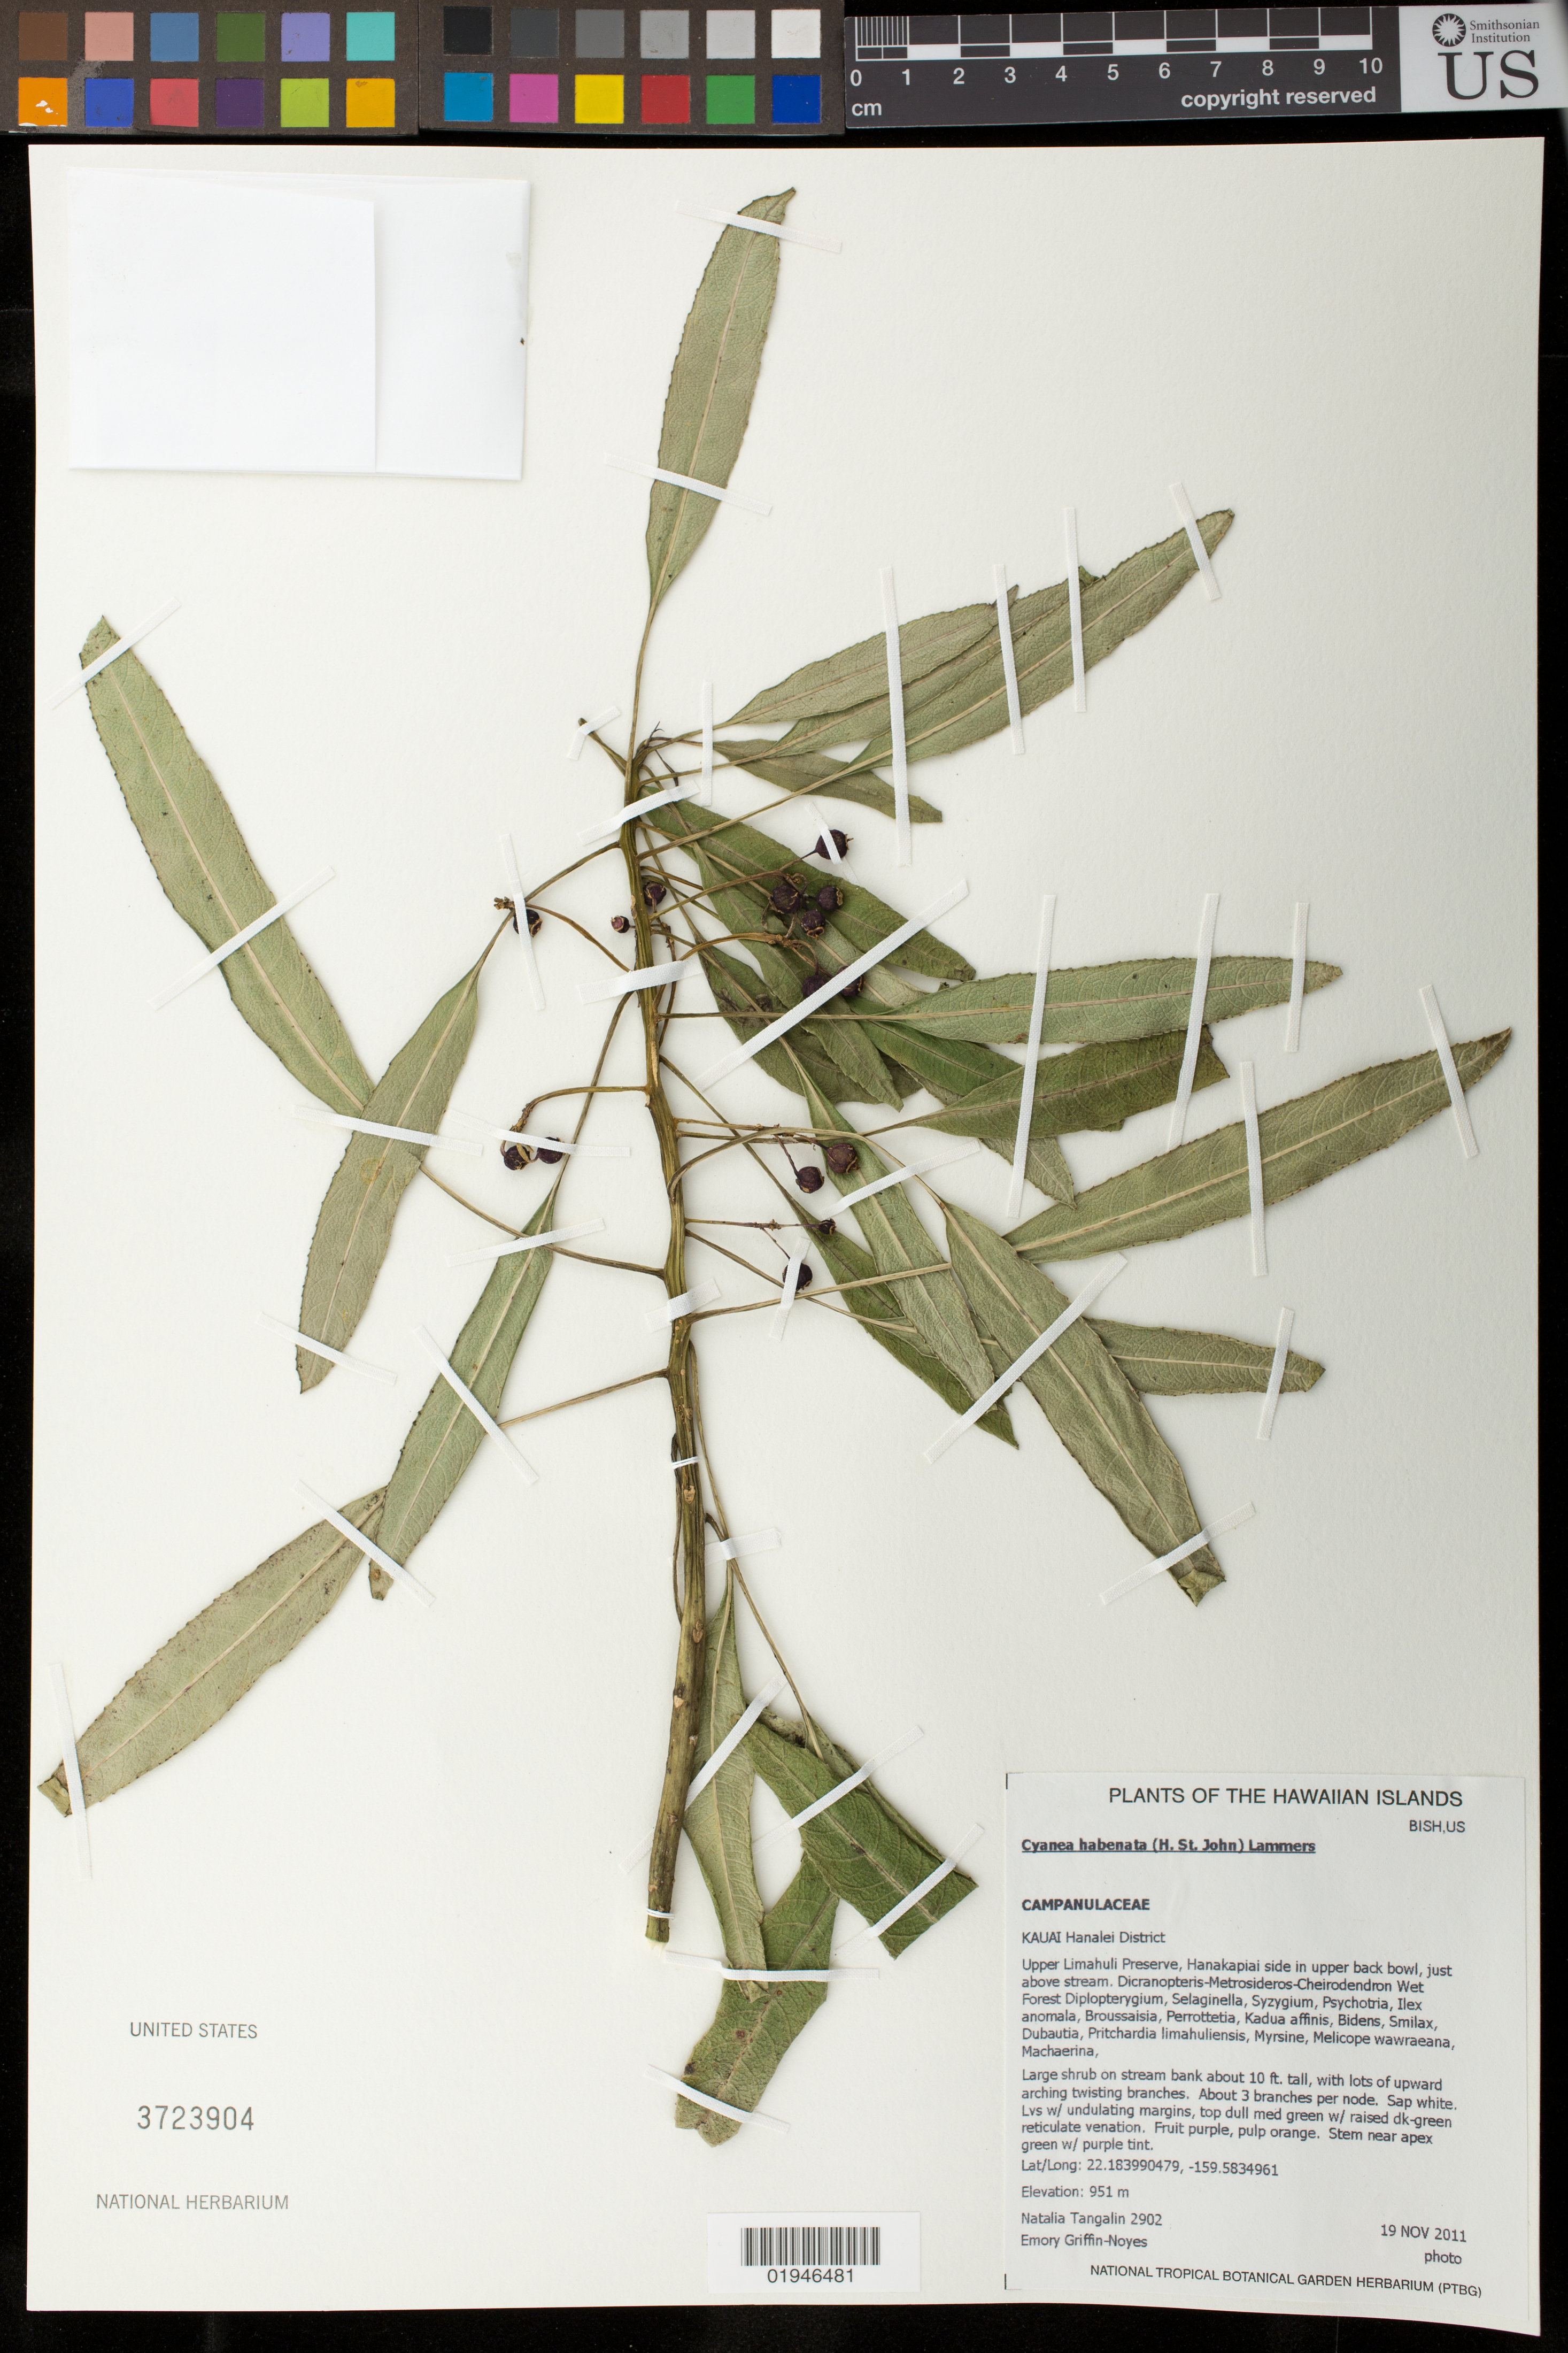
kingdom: Plantae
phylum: Tracheophyta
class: Magnoliopsida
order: Asterales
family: Campanulaceae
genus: Cyanea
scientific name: Cyanea habenata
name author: (H. St. John) Lammers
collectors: N. Tangalin & E. Griffin-Noyes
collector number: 2902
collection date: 2011-11-19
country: United States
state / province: Hawaii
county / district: Kauai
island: Kaua'i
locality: Hanalei District, Upper Limahuli Preserve, Hanakapiai side in upper back bowl, just above stream.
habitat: Wet forest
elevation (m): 951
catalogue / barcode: US 3723904